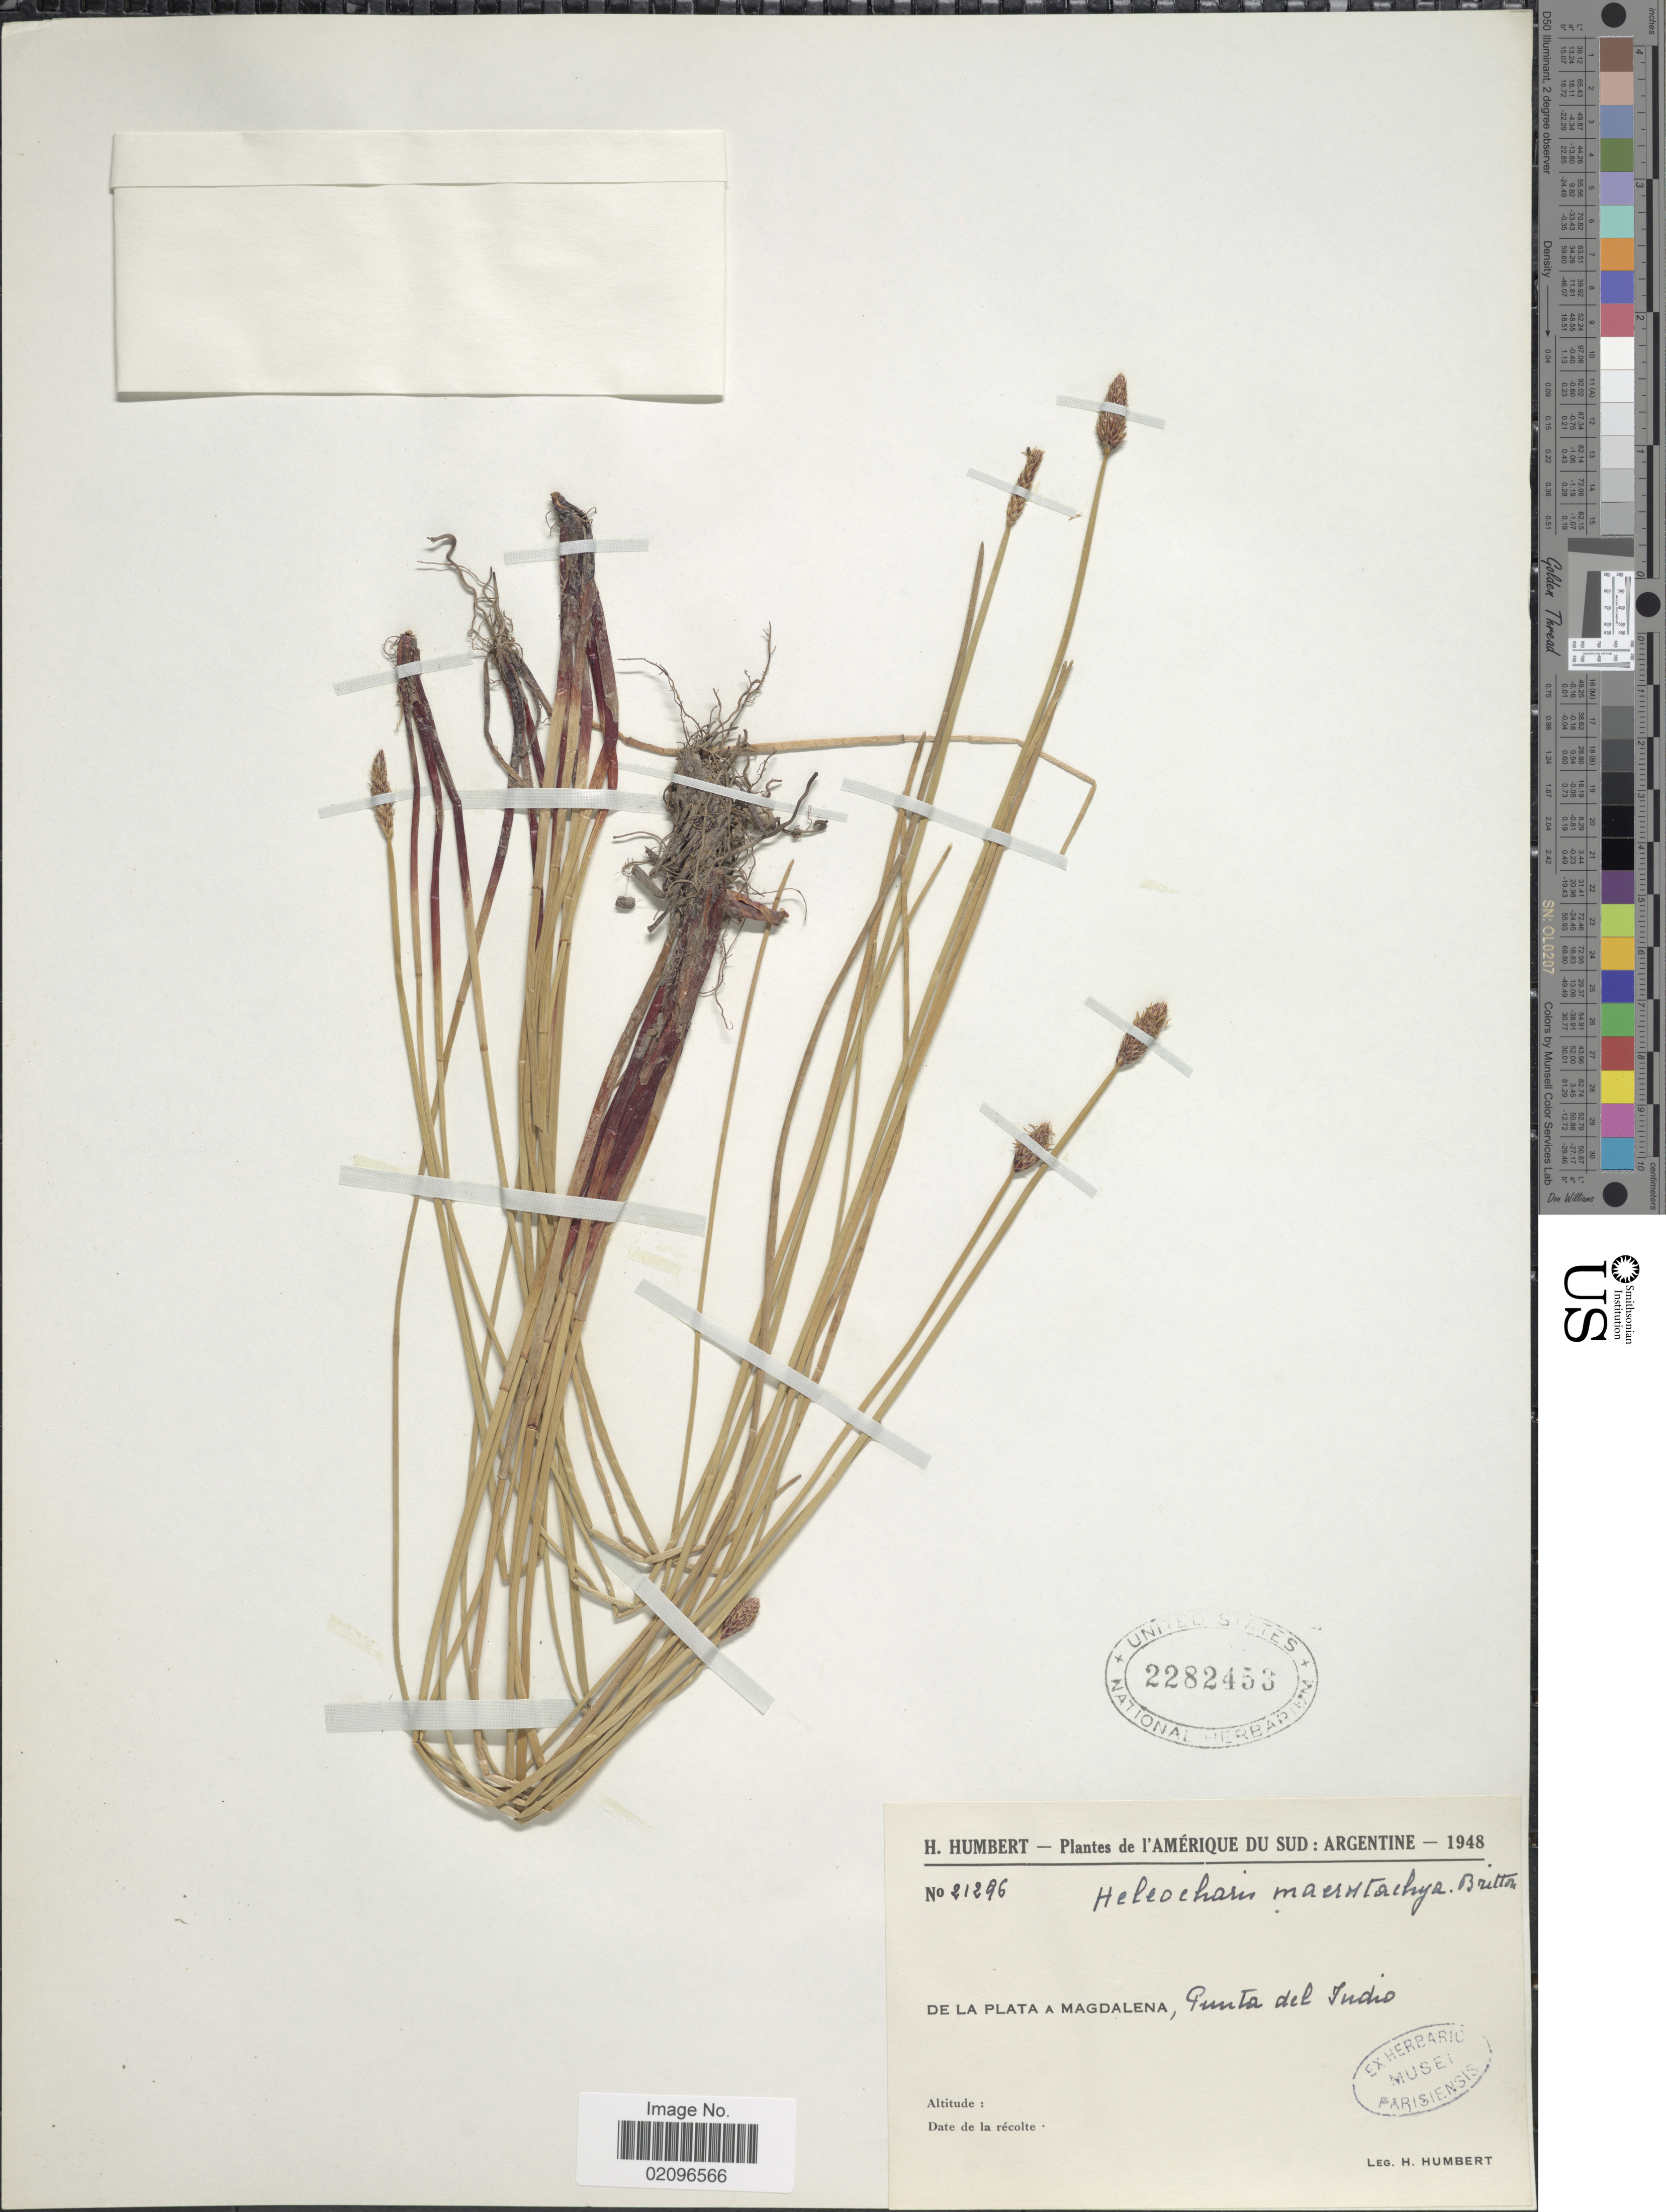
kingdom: Plantae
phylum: Tracheophyta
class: Liliopsida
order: Poales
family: Cyperaceae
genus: Eleocharis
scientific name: Eleocharis macrostachya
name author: Britton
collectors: H. Humbert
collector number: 21296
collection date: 1948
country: Argentina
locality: L'Amerique du Sud: Argentine, De La Plara a Magdalena, Punta del Indio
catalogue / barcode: US 2282453